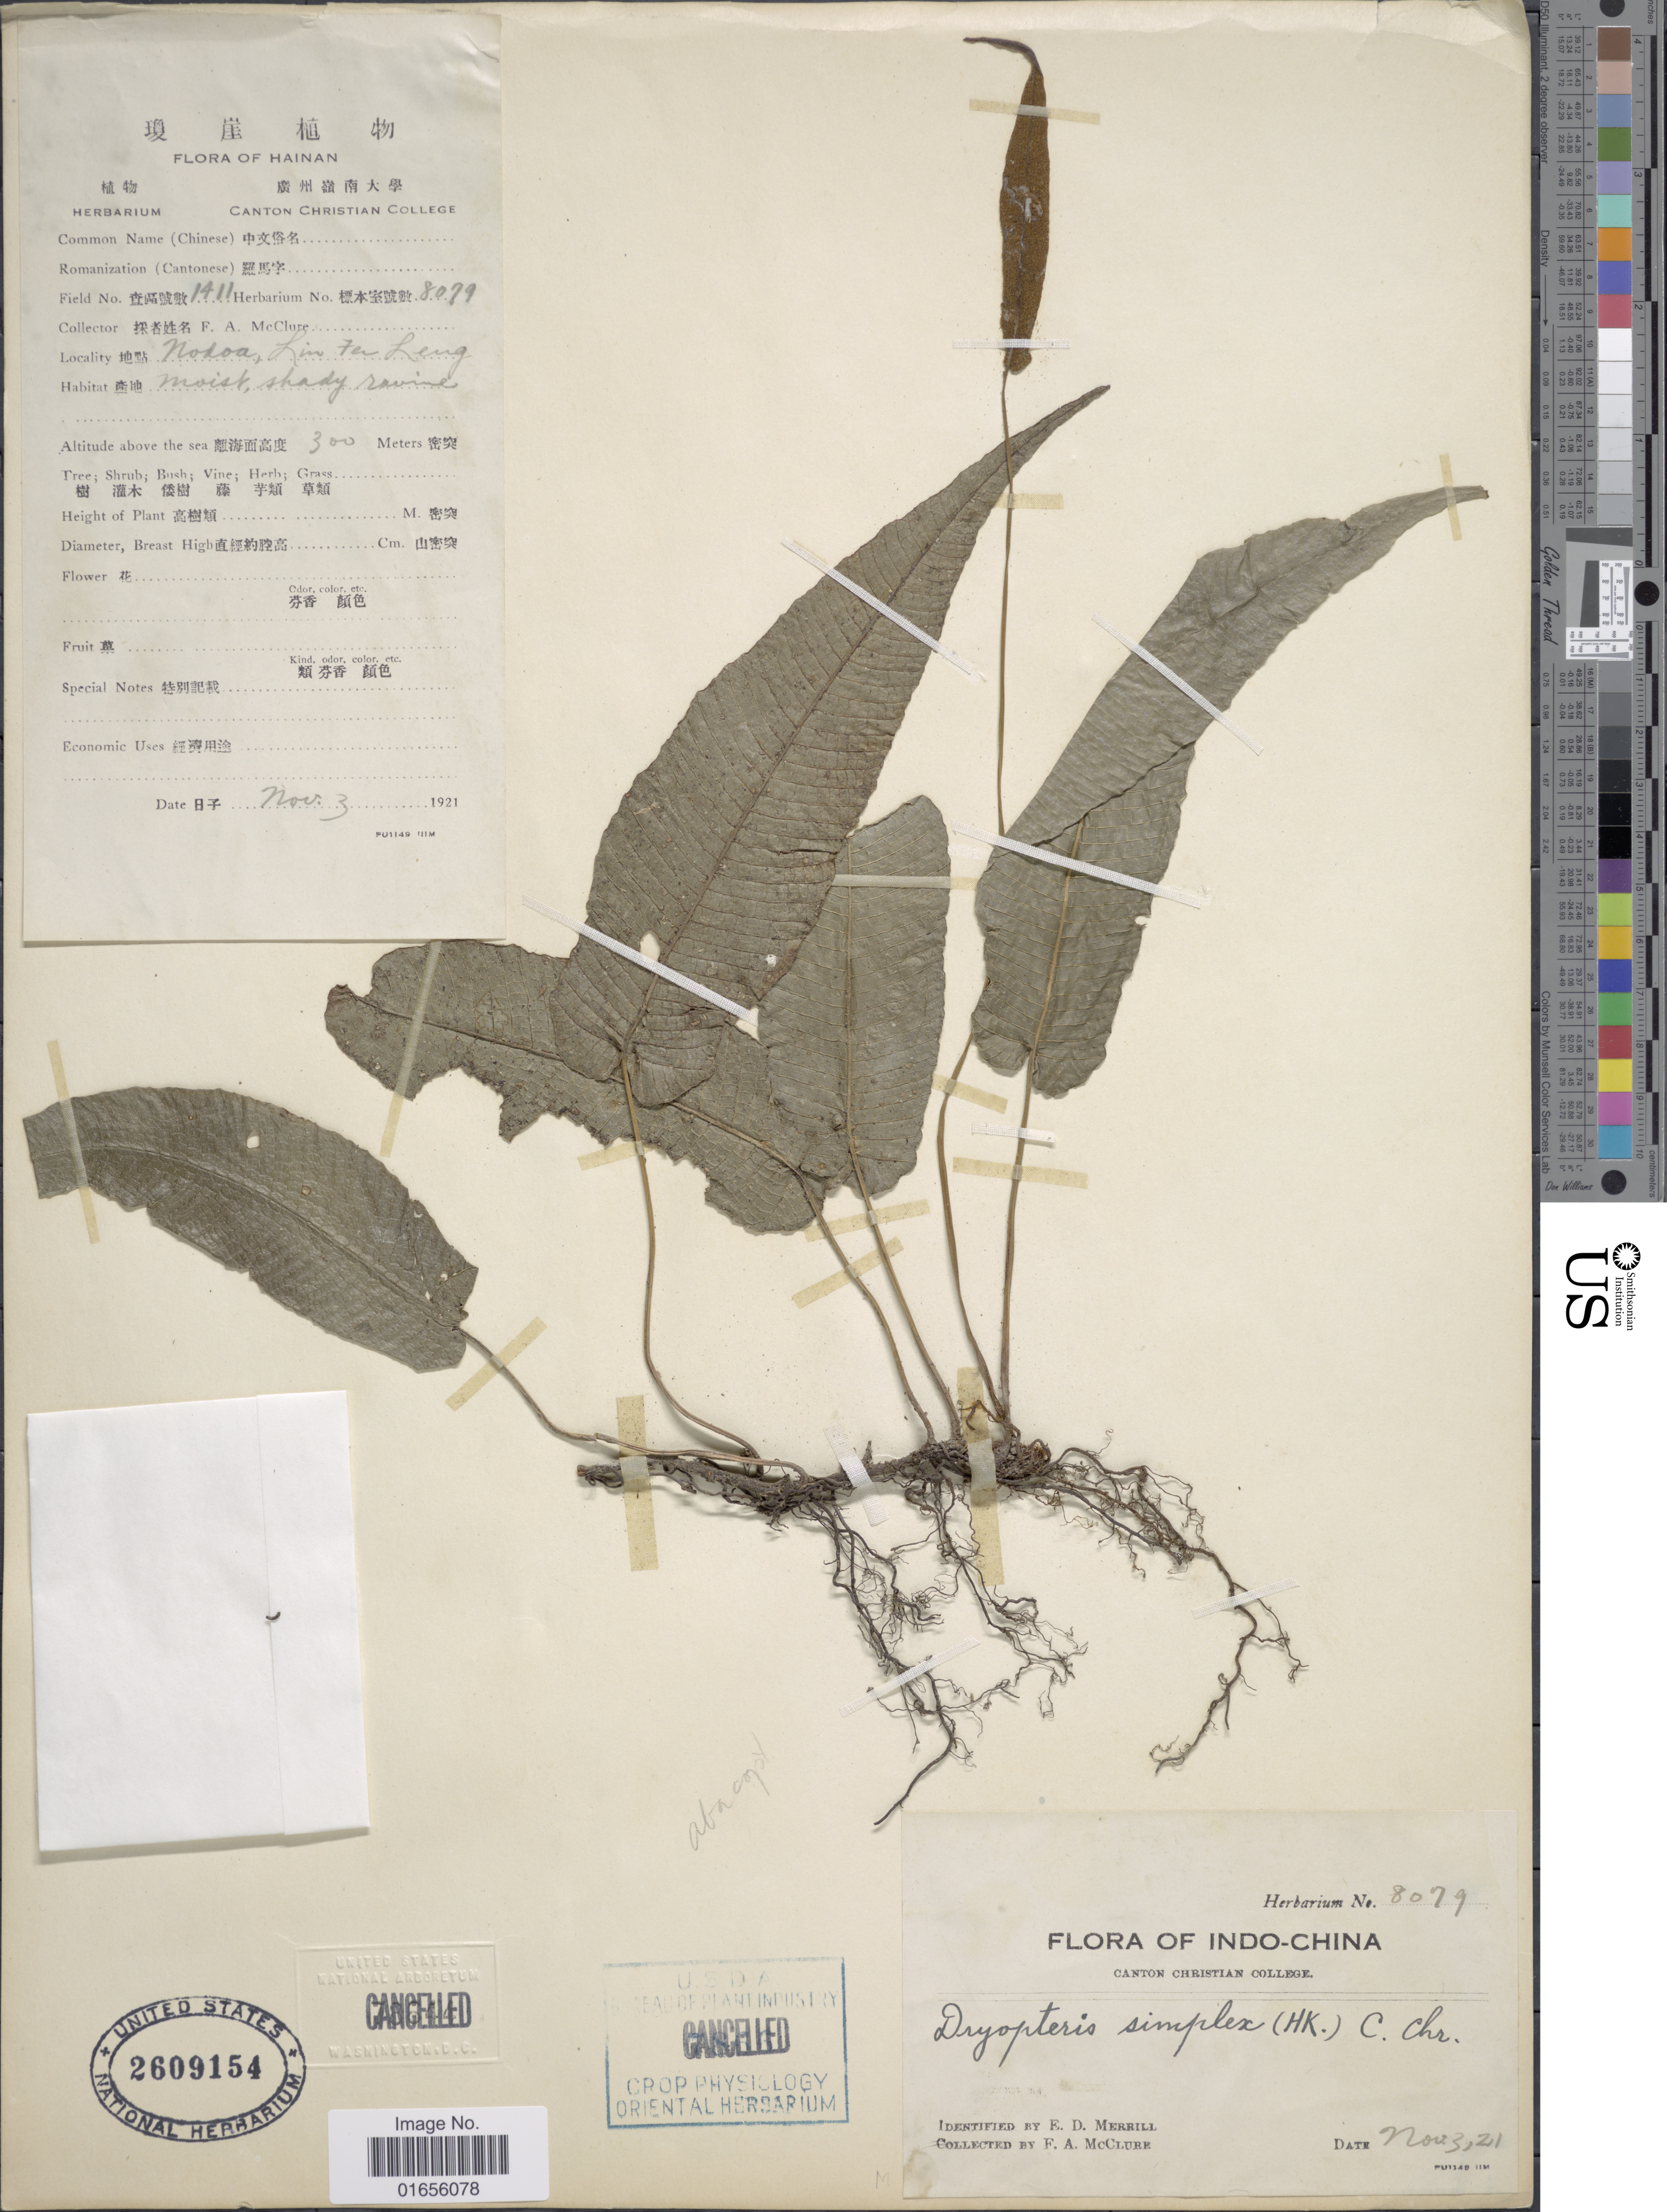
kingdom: Plantae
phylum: Tracheophyta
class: Polypodiopsida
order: Polypodiales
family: Thelypteridaceae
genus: Pronephrium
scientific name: Pronephrium triphyllum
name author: (Sw.) Holttum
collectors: F. A. McClure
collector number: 8079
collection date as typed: Transcribed d/m/y: 3/11/21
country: China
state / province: Hainan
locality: Indo - China, Nodoa, Lin Fa Leng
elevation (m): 300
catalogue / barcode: US 2609154